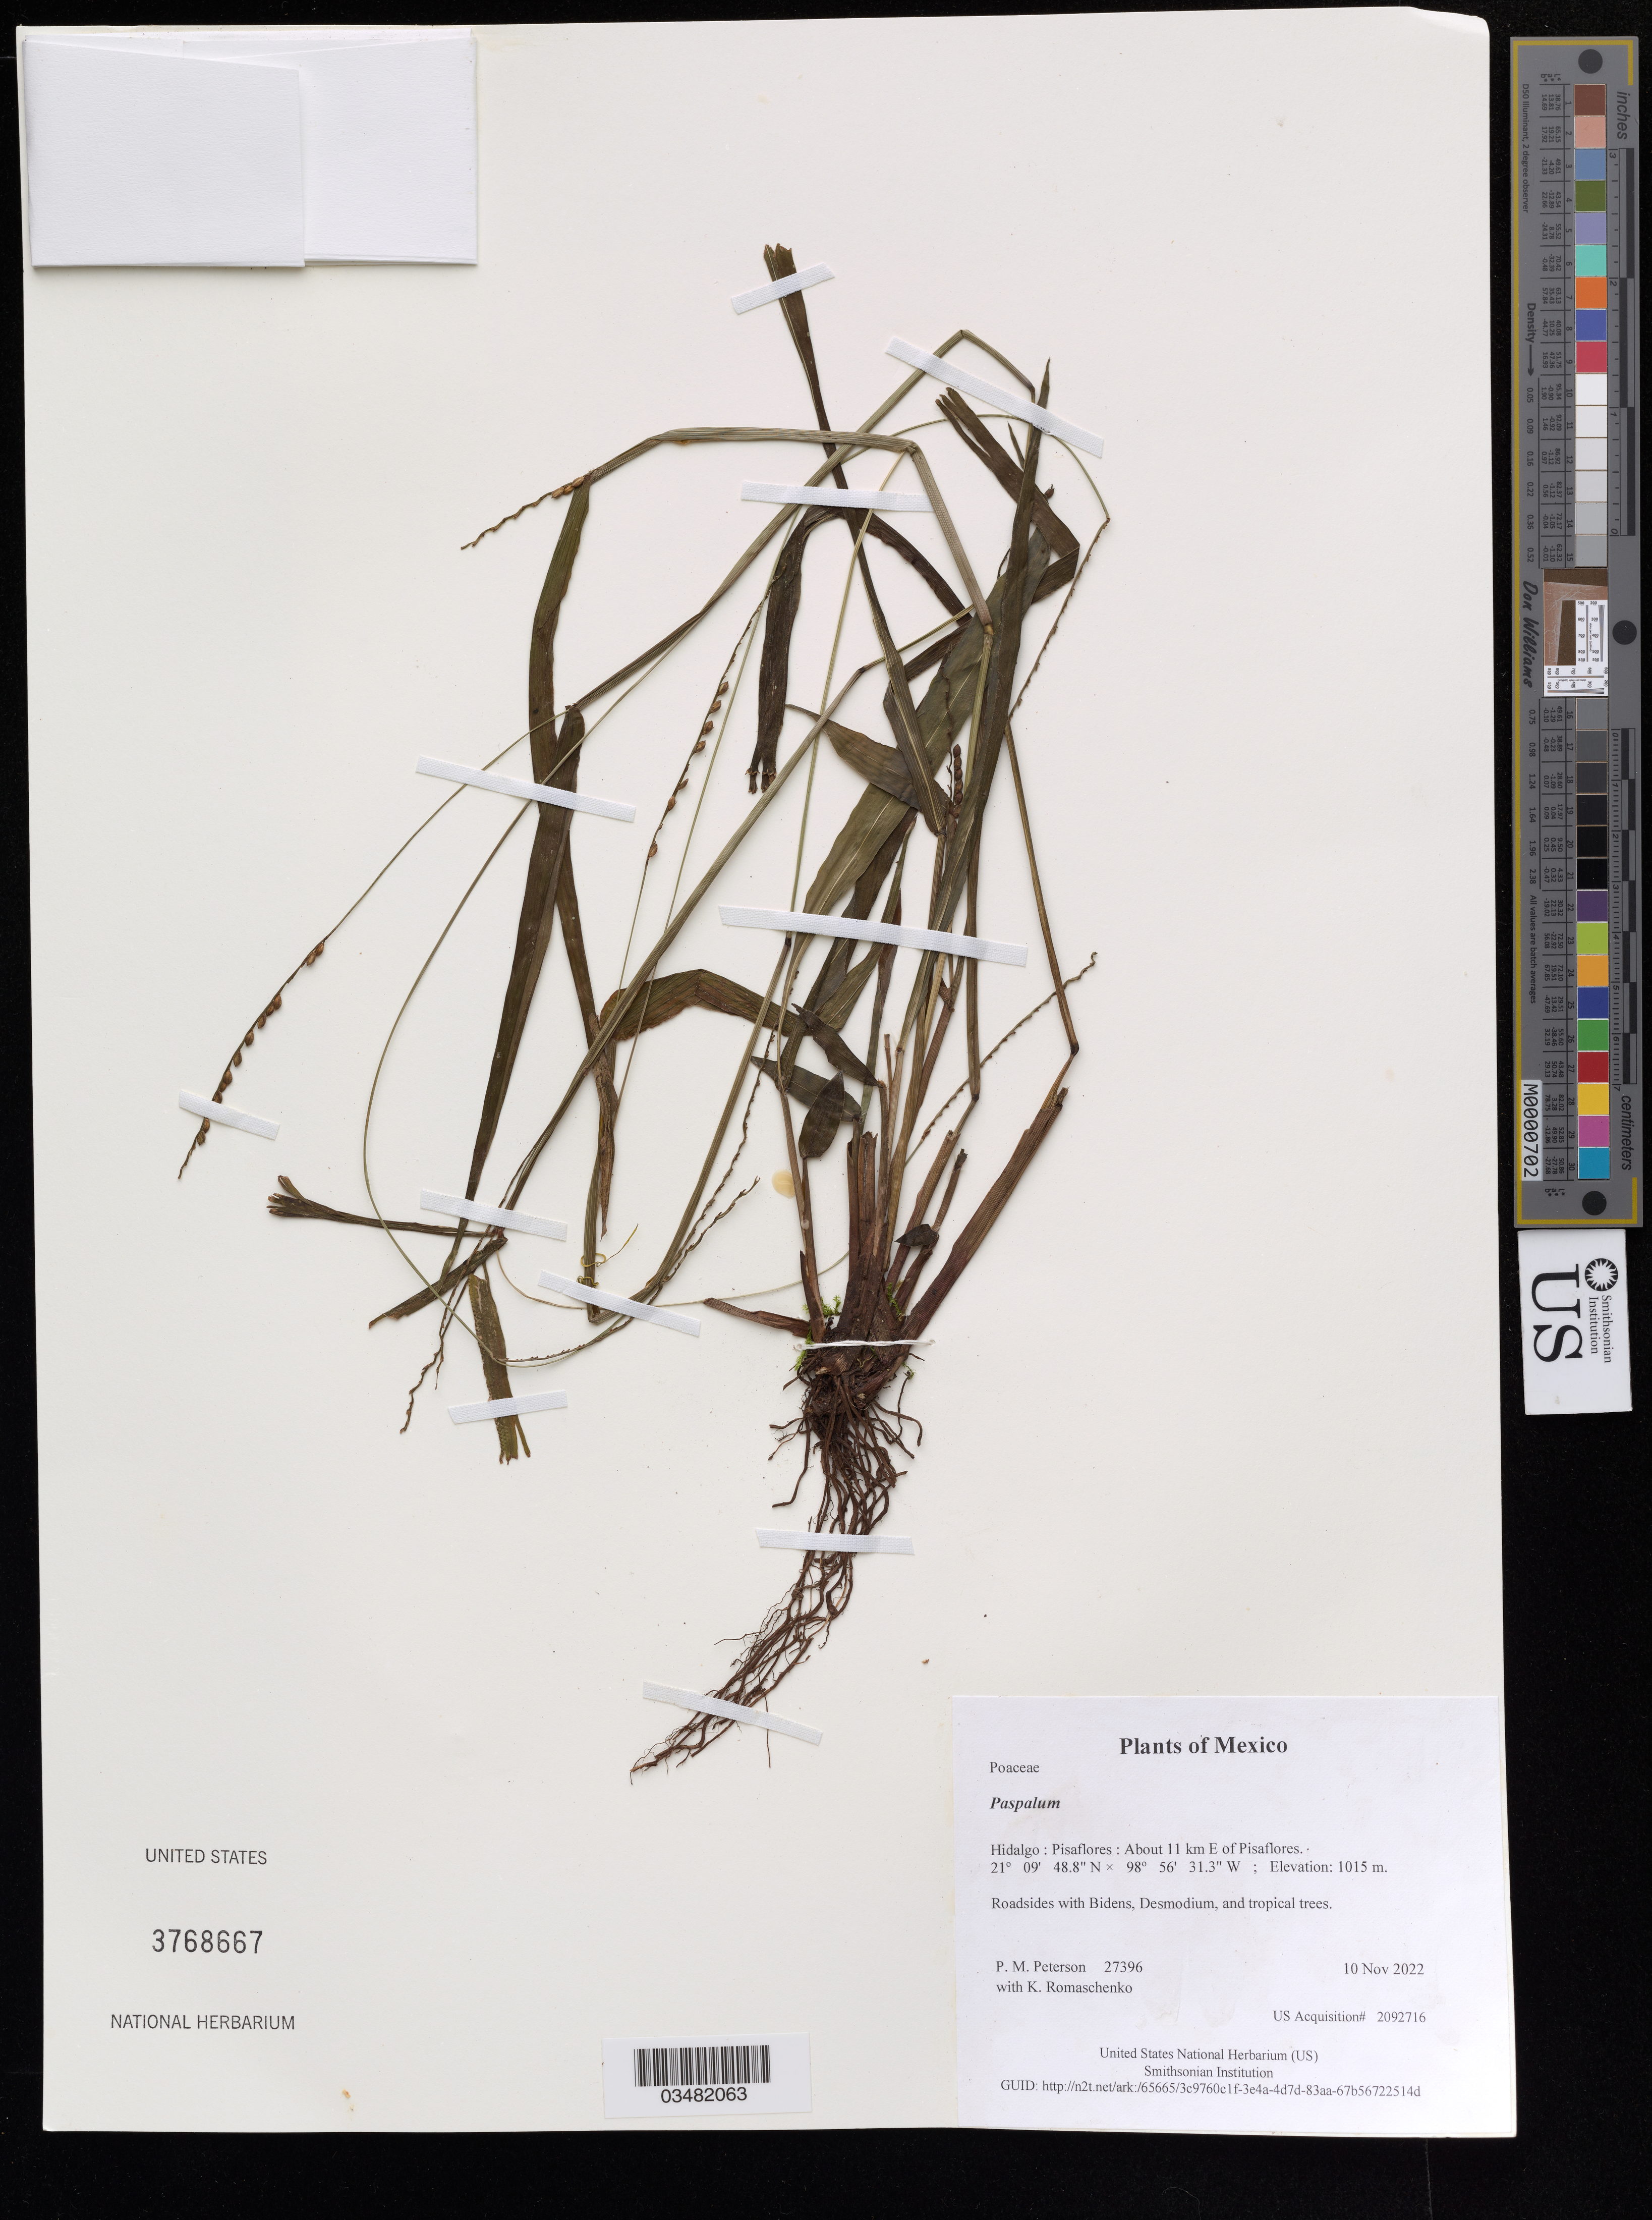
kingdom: Plantae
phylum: Tracheophyta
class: Liliopsida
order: Poales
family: Poaceae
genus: Paspalum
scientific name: Paspalum sp.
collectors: P. M. Peterson & K. Romaschenko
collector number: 27396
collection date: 2022-11-10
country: México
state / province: Hidalgo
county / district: Pisaflores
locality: About 11 km E of Pisaflores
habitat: Roadsides with Bidens, Desmodium, and tropical trees.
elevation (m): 1015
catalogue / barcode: US 3768667